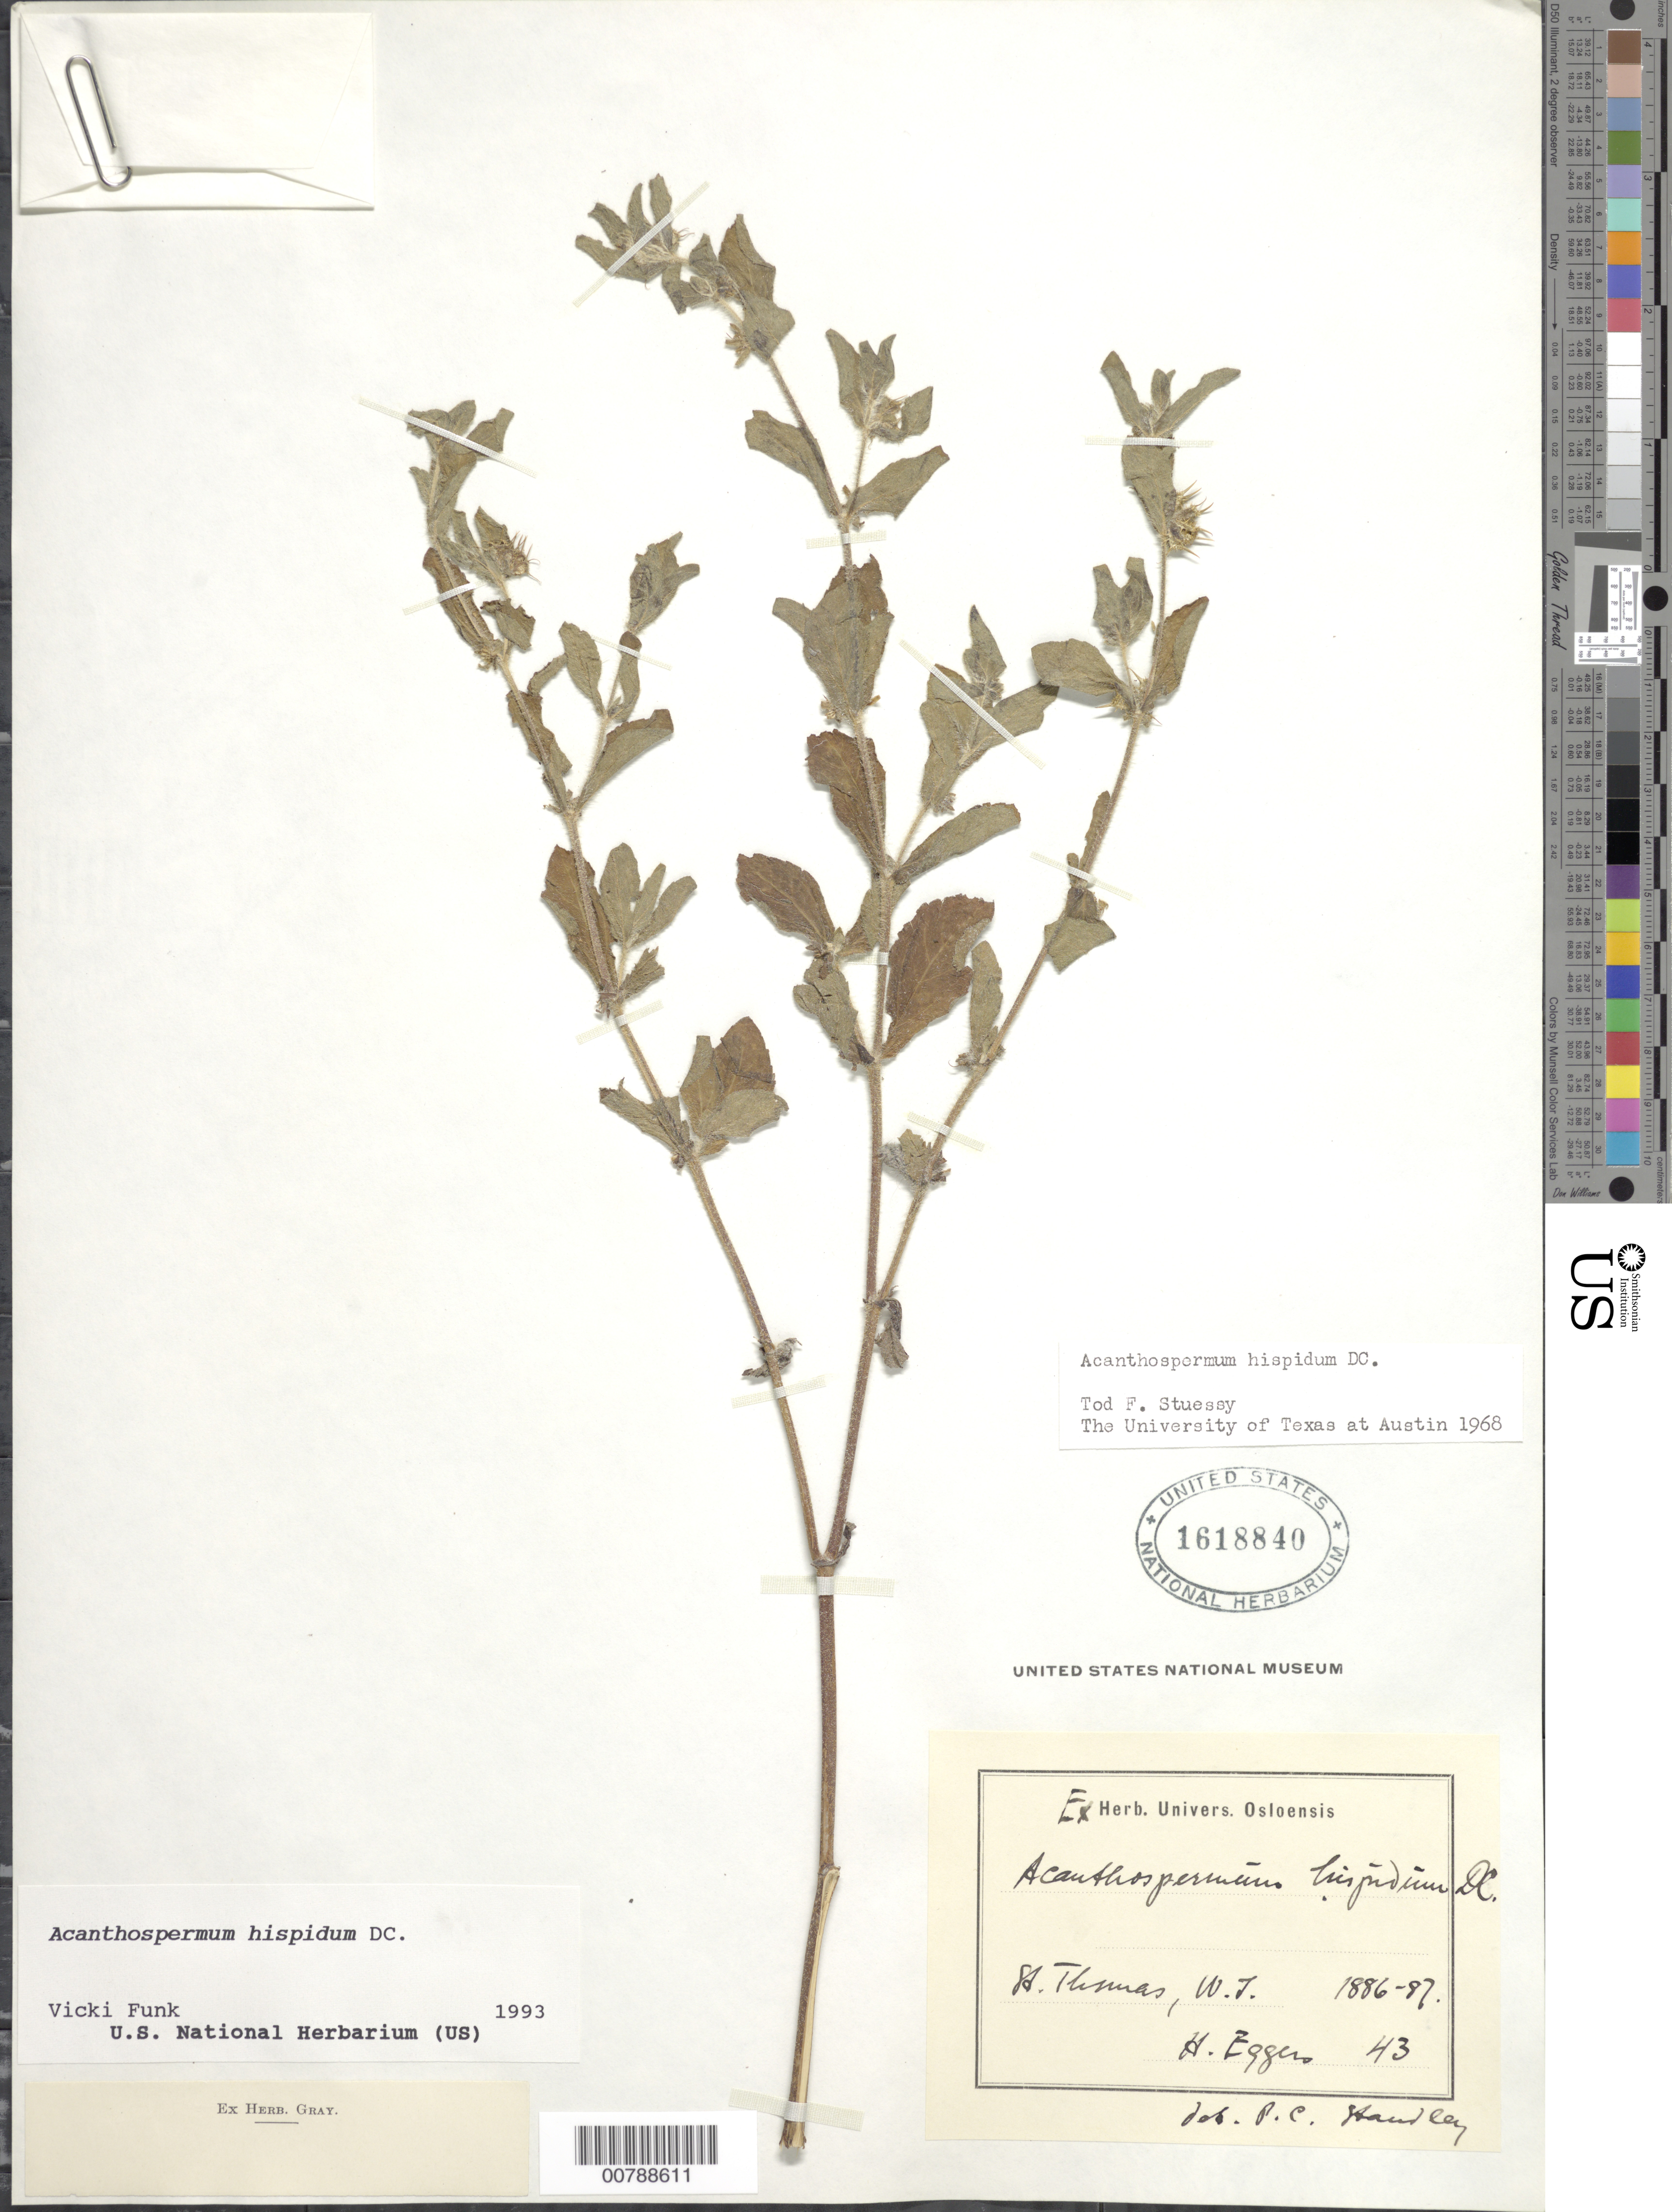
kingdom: Plantae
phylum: Tracheophyta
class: Magnoliopsida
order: Asterales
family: Asteraceae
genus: Acanthospermum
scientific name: Acanthospermum hispidum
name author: DC.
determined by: Funk, Vicki A., (BOT), Smithsonian Institution - National Museum of Natural History (UNITED STATES)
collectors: H. F. A. von Eggers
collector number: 43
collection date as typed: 1886 to -- --- 1887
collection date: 1886/1887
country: U.S. Virgin Islands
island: St. Thomas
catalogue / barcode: US 1618840